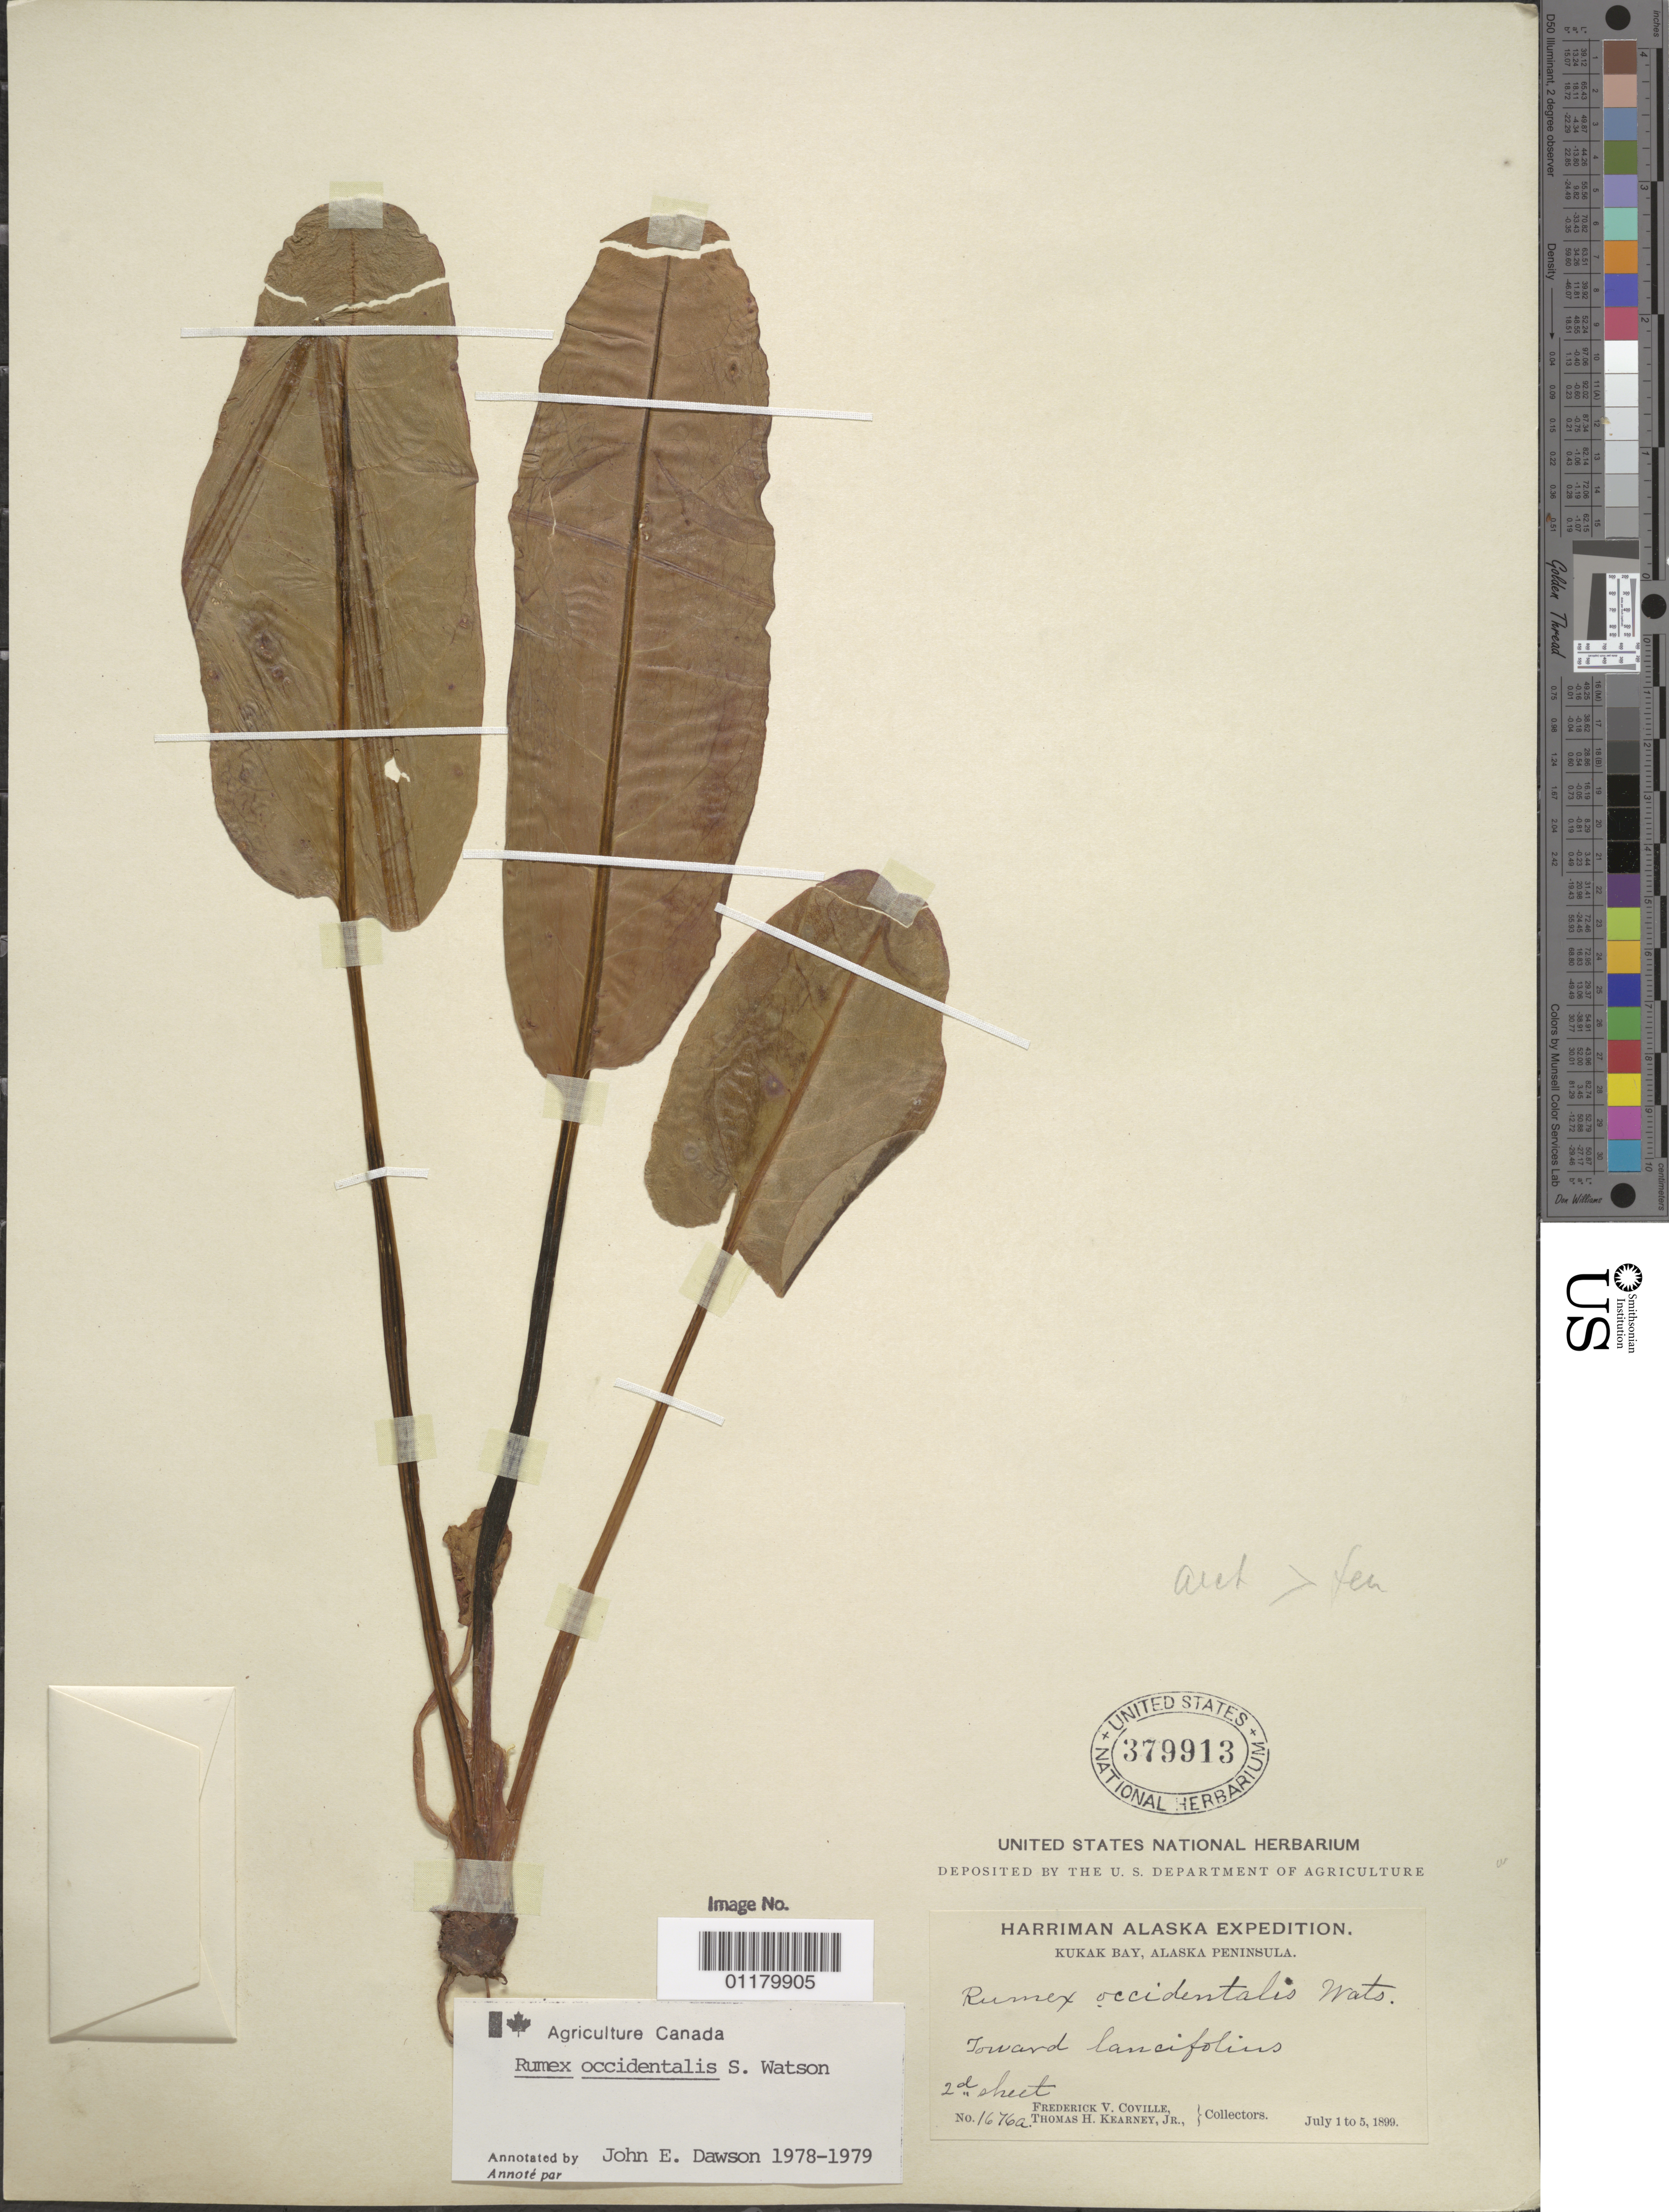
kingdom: Plantae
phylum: Tracheophyta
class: Magnoliopsida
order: Caryophyllales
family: Polygonaceae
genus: Rumex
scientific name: Rumex occidentalis var. occidentalis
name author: S. Watson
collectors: F. V. Coville & T. H. Kearney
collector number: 1676a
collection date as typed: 01 Jul 1899 to 05 Jul 1899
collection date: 1899-07-01/1899-07-05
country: United States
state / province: Alaska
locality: Kukak Bay, Alaska Peninsula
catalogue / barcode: US 379913